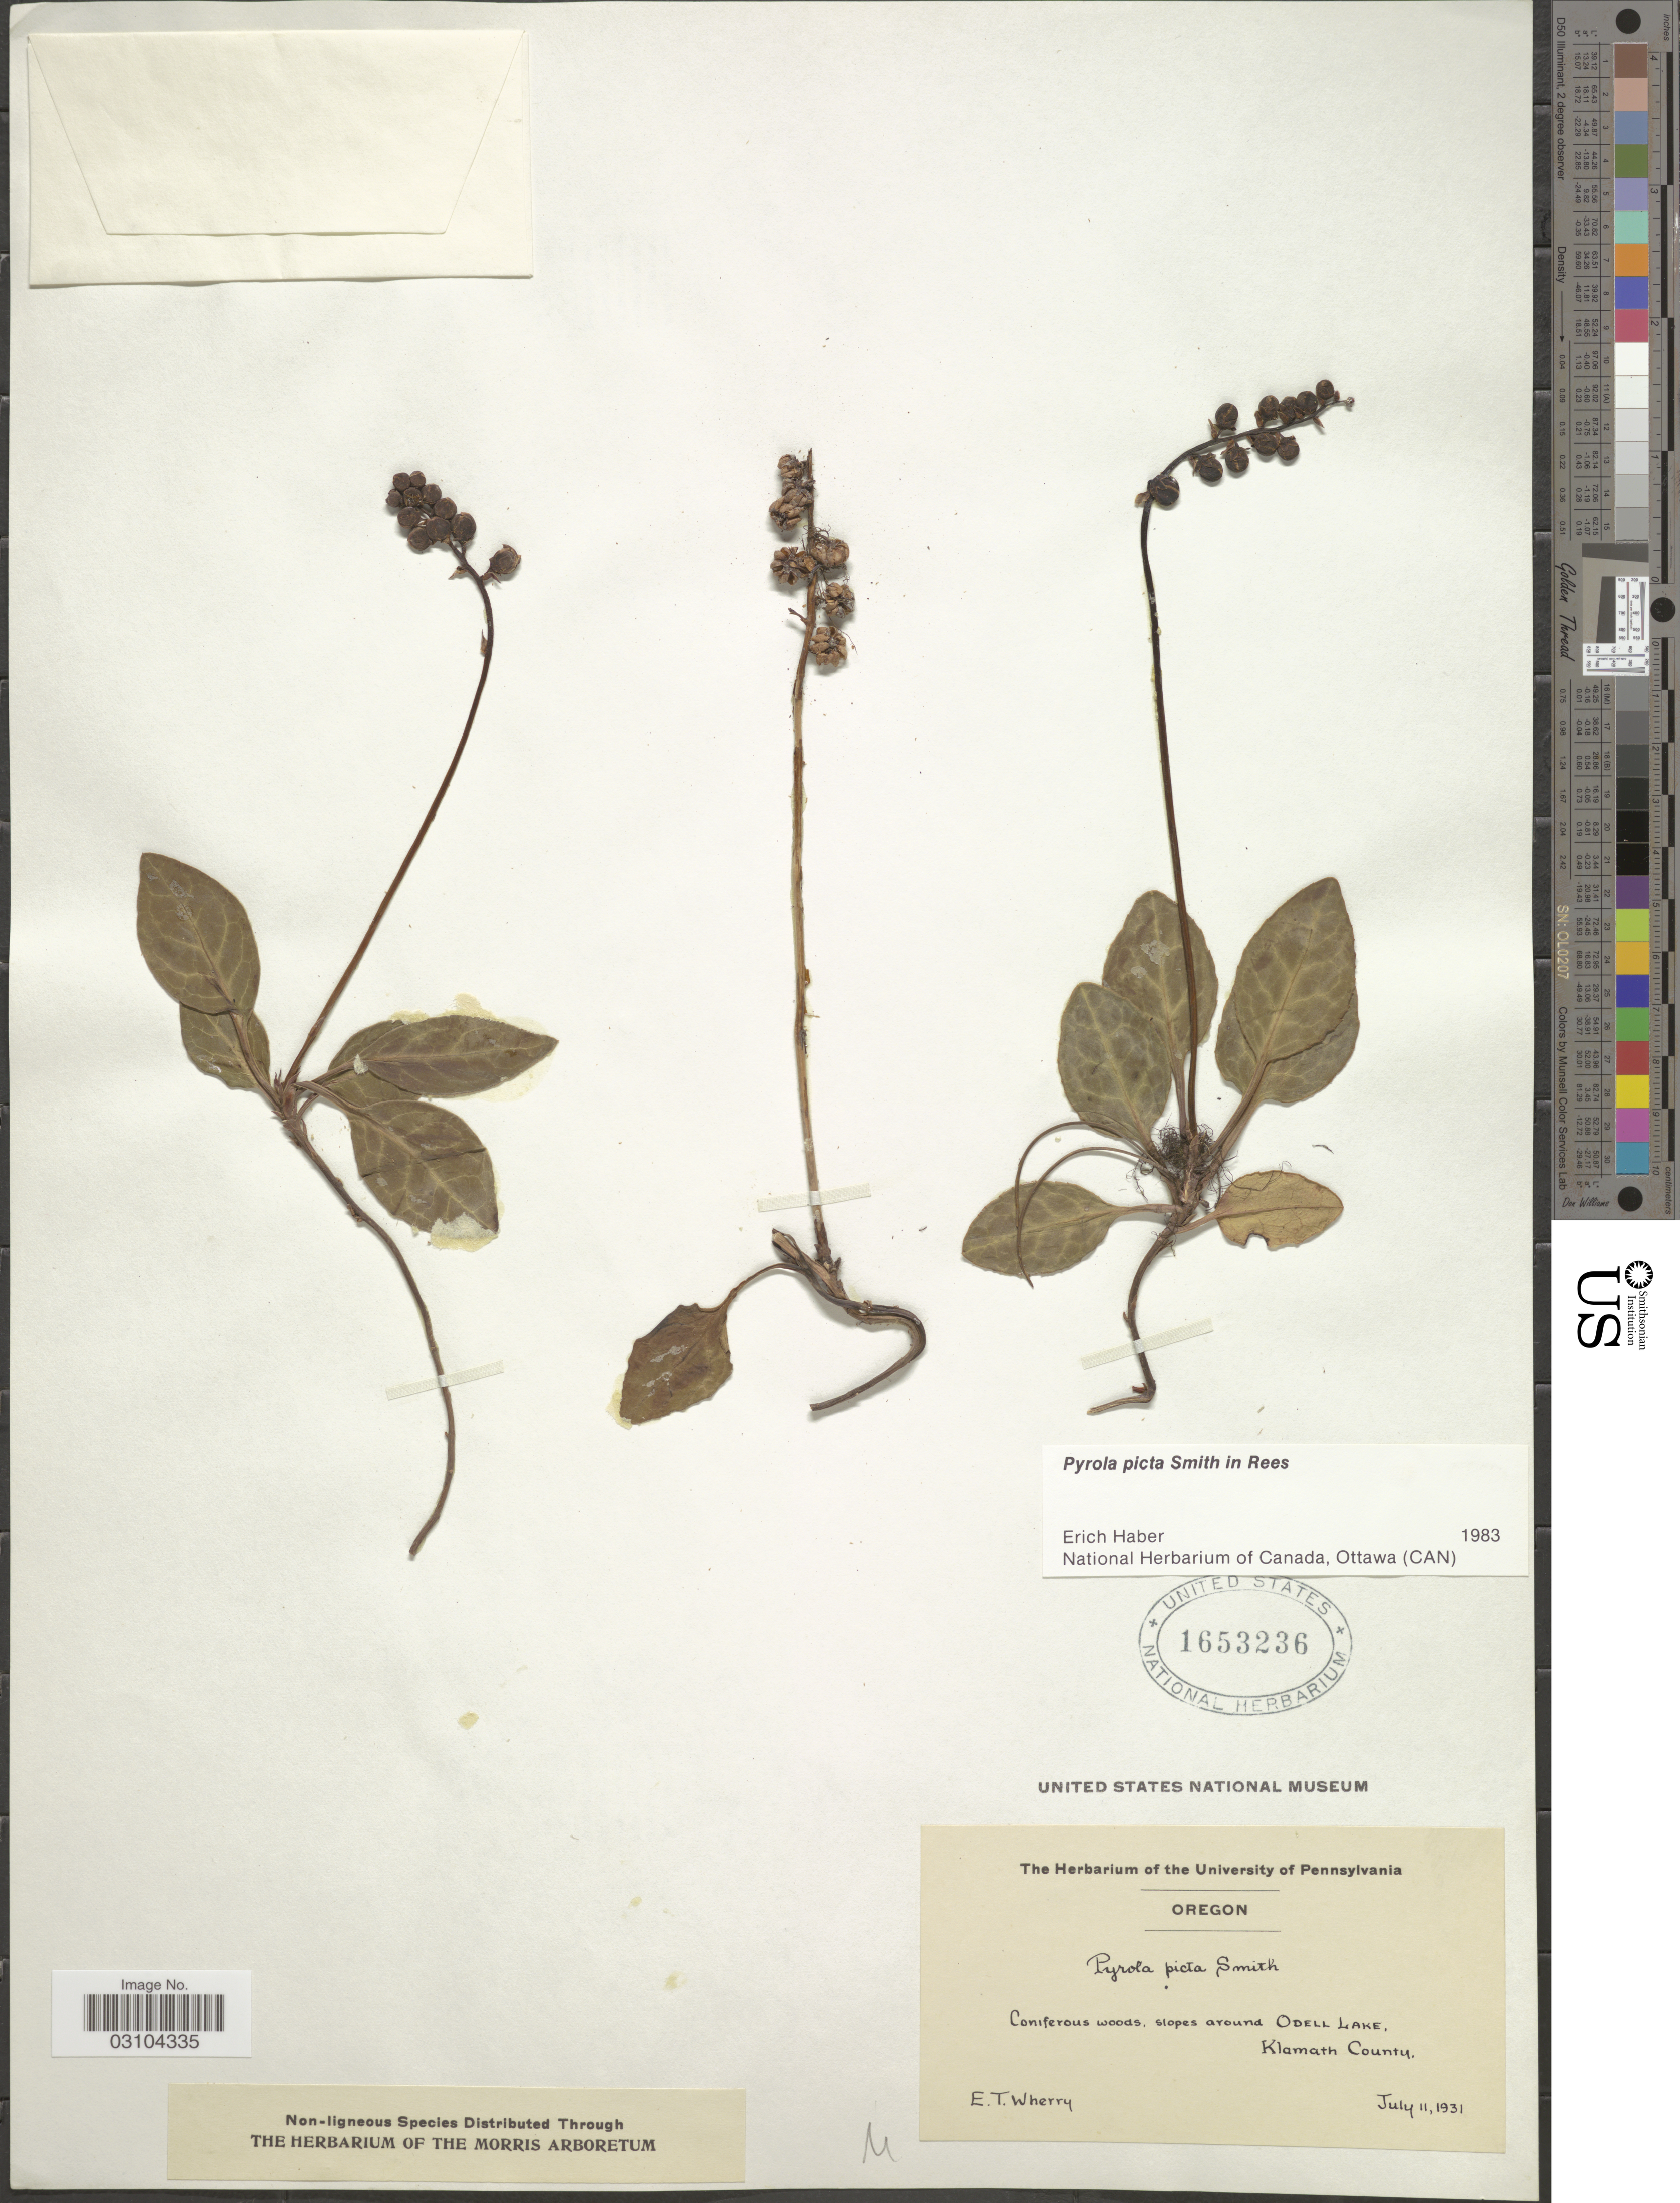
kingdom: Plantae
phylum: Tracheophyta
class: Magnoliopsida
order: Ericales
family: Ericaceae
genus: Pyrola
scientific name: Pyrola picta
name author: Sm. in Rees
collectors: E. T. Wherry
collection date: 1931-07-11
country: United States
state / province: Oregon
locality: Coniferous woods, slopes around Odell Lake, Klamath County.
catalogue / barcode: US 1653236